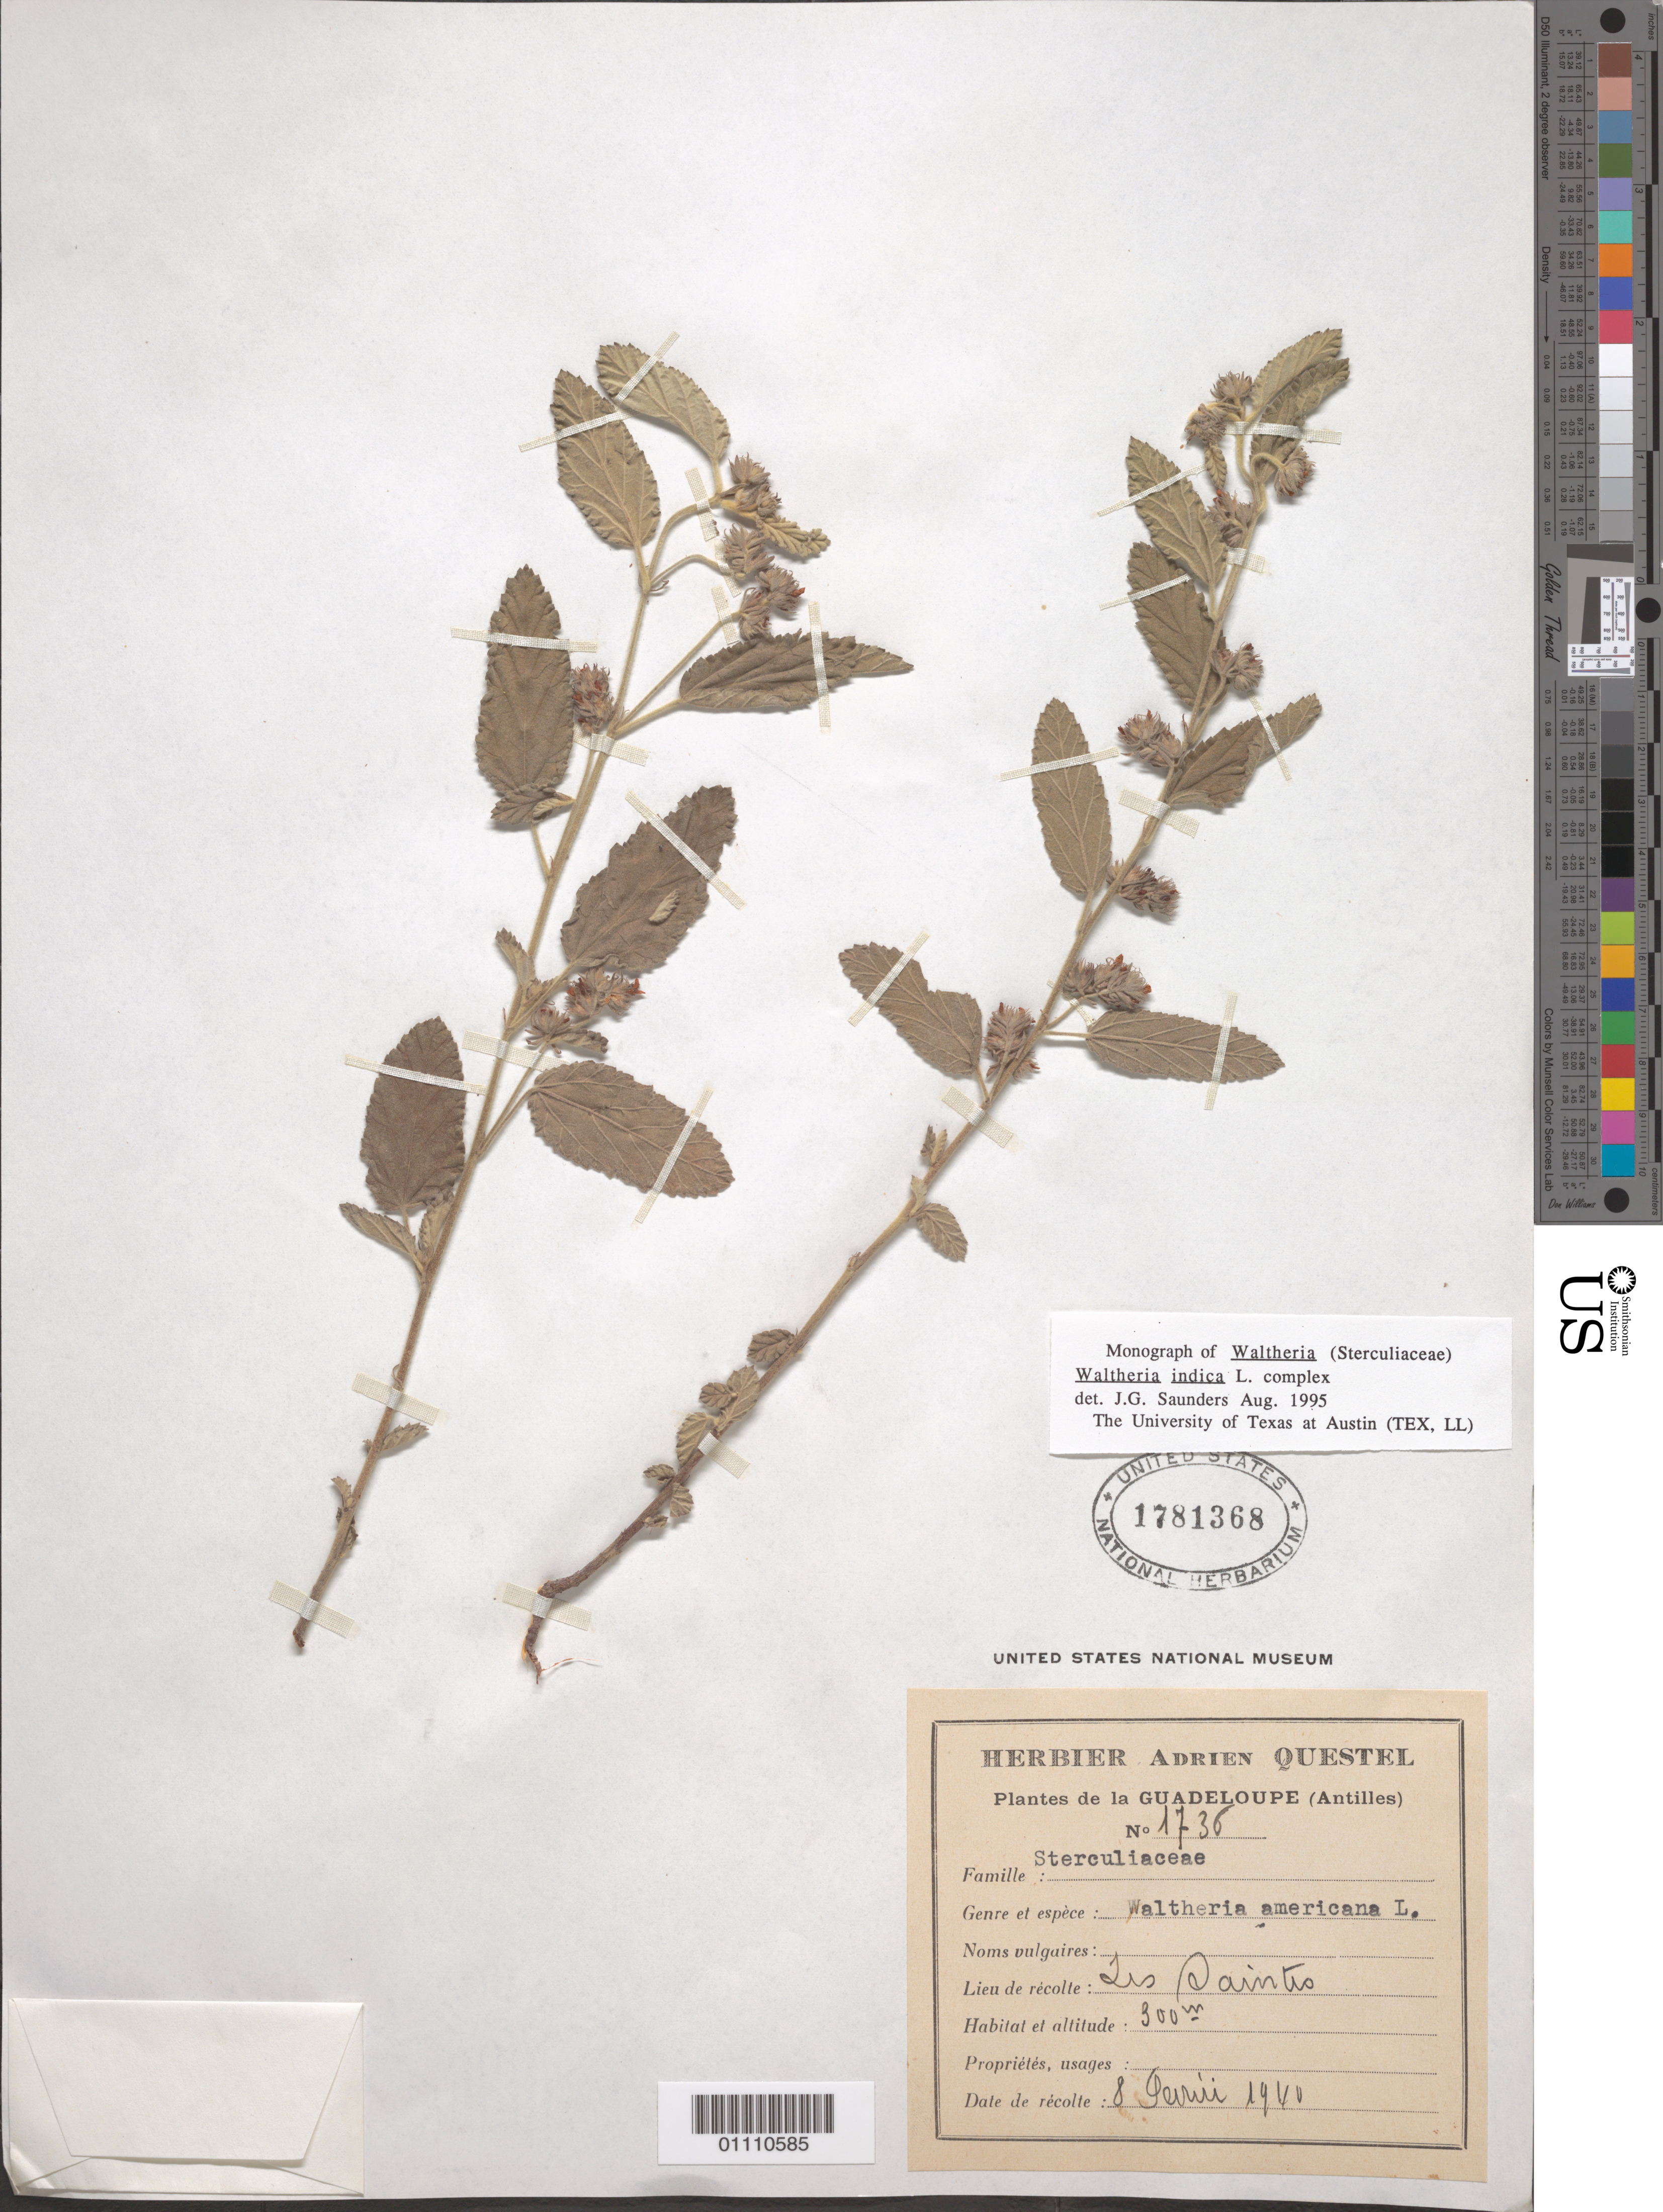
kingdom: Plantae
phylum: Tracheophyta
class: Magnoliopsida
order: Malvales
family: Malvaceae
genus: Waltheria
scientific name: Waltheria indica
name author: L.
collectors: A. Questel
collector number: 1736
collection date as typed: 08 Feb 1940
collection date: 1940-02-08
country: Guadeloupe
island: Les Saintes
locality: Les Saintes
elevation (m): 300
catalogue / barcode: US 1781368